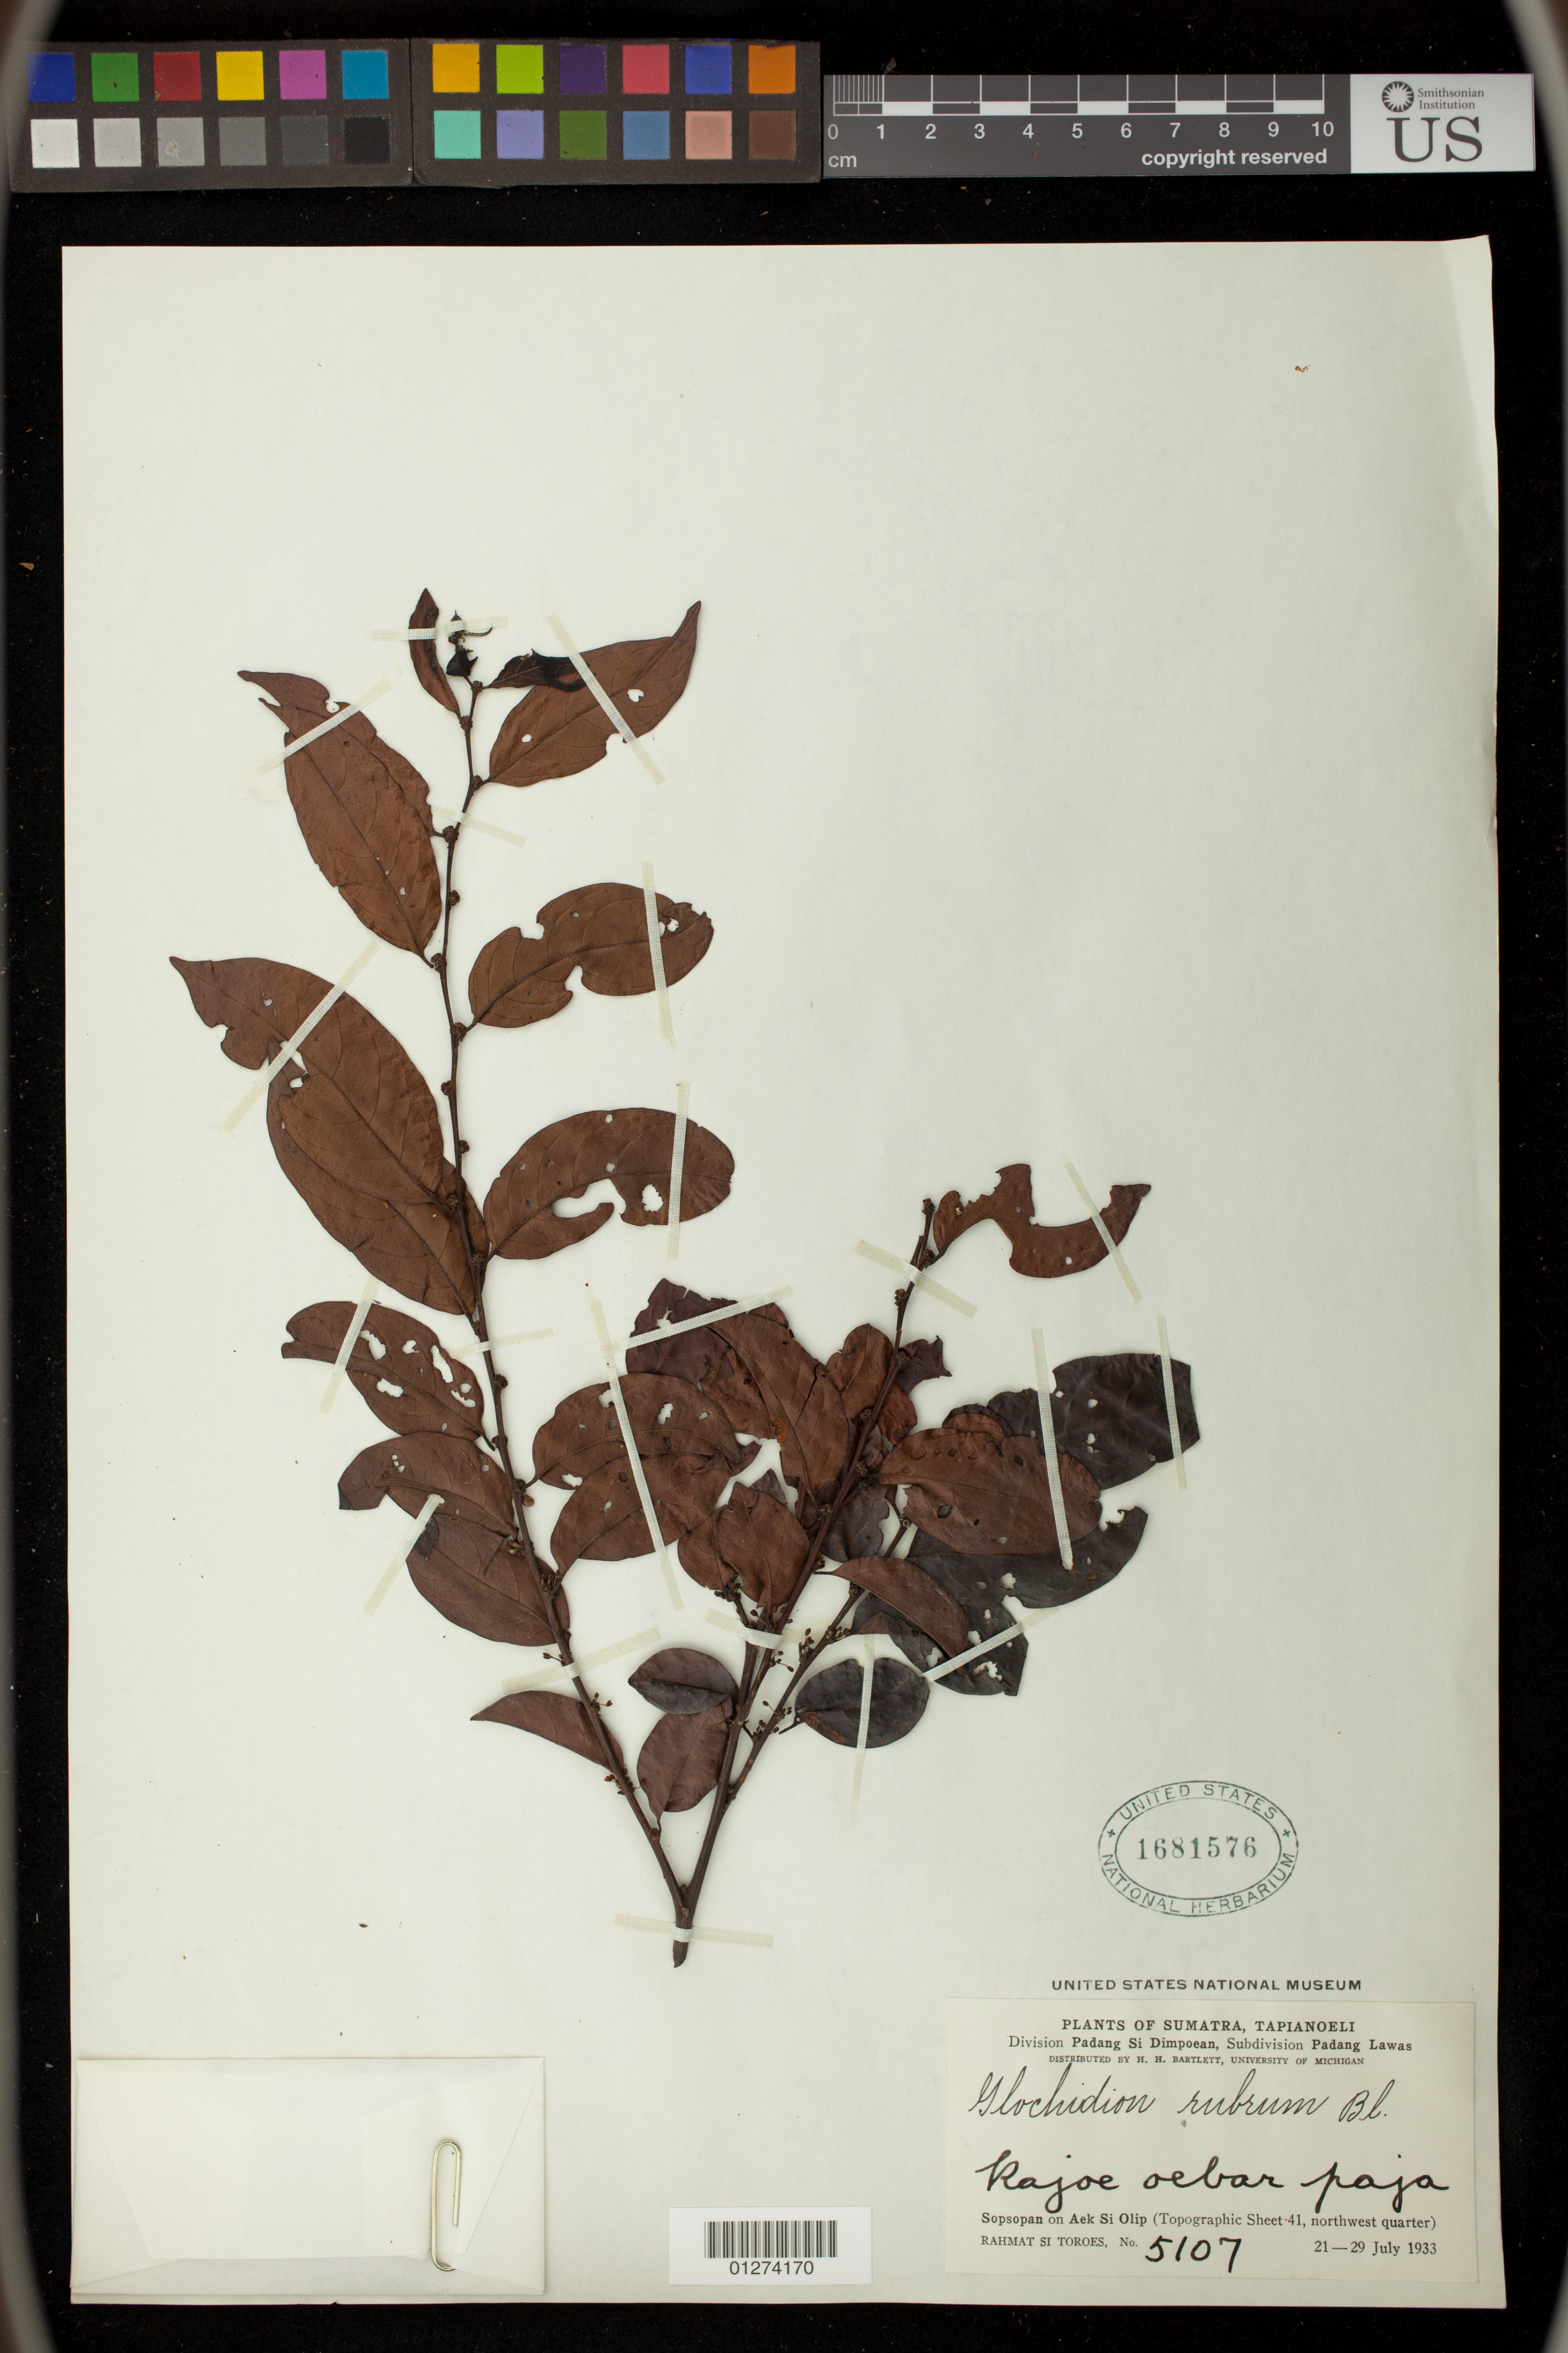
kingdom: Plantae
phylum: Tracheophyta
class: Magnoliopsida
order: Malpighiales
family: Phyllanthaceae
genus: Glochidion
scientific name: Glochidion rubrum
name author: Blume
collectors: Rahmat Si Boeea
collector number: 5107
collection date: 1933-07-21/1933-07-29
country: Indonesia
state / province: Sumatra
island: Sumatra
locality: Sumatra, Tapianoeli [Tapanuli]. Padang Si Dimpoean [Sidempuan], Padang Lawas. Sopsopan [Sosopan] on Aek Si Olip (Topographic Sheet 41, northwest quarter), North Sumatra.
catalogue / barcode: US 1681576